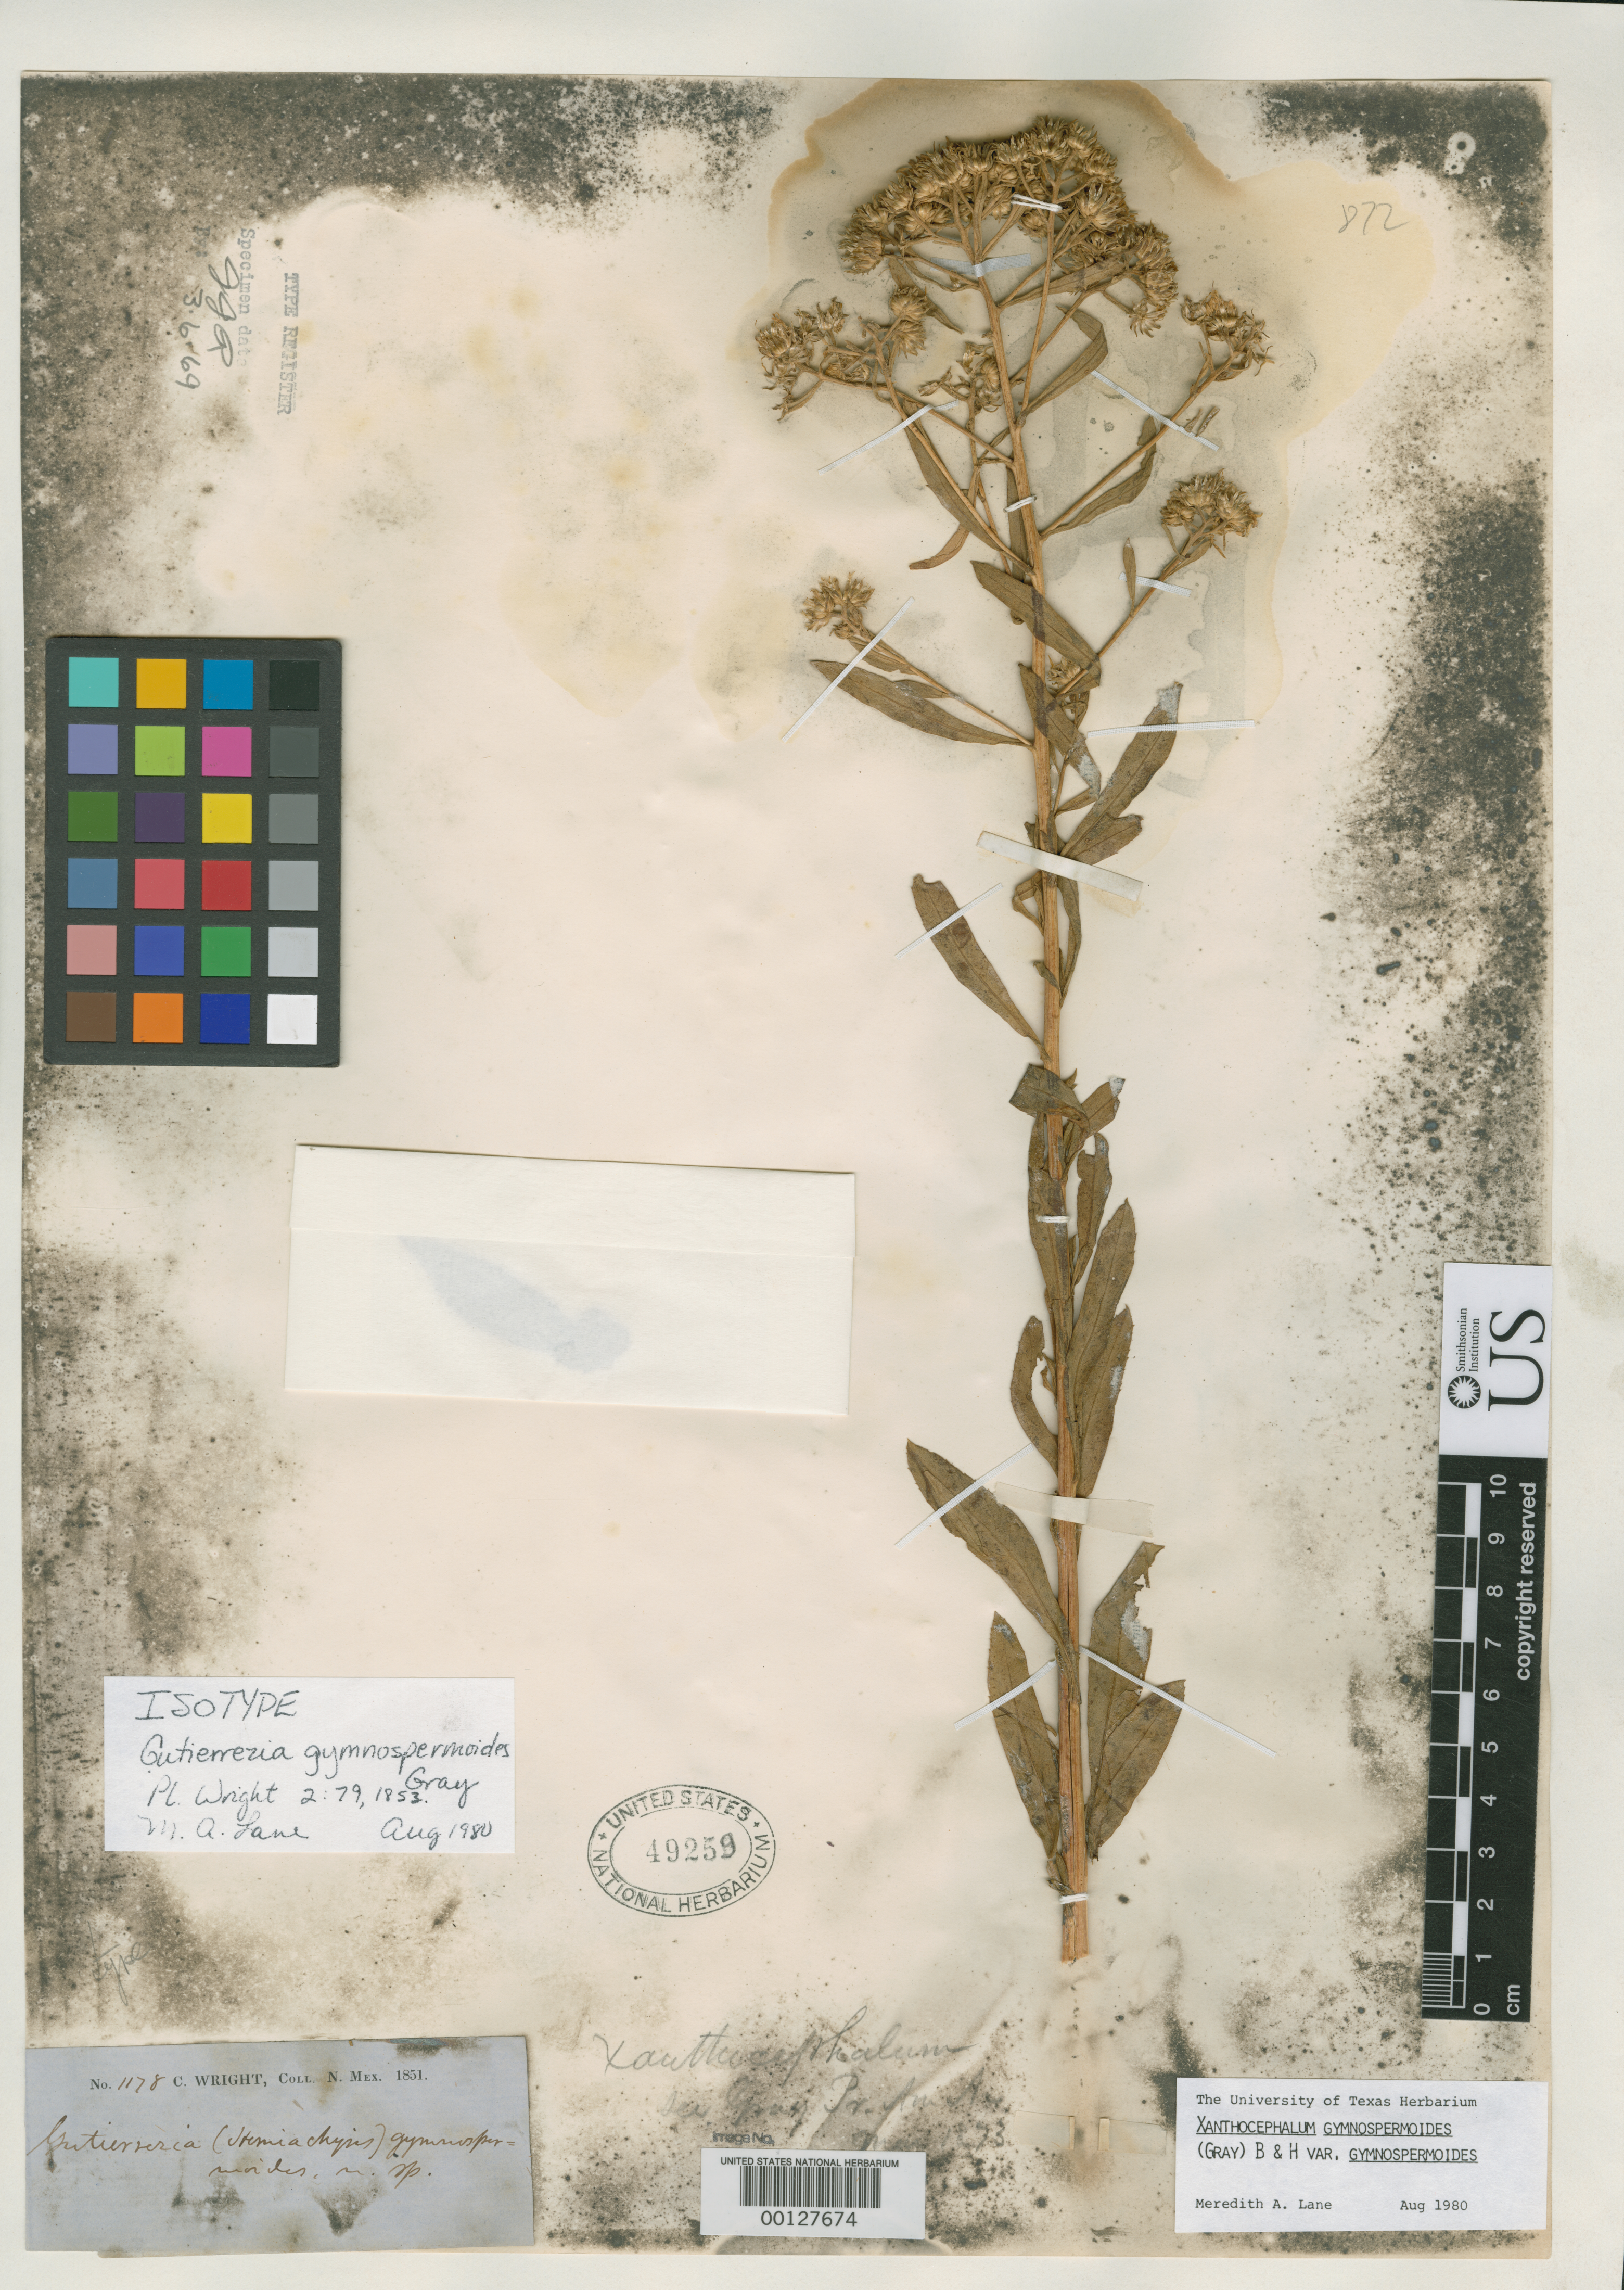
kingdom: Plantae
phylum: Tracheophyta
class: Magnoliopsida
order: Asterales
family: Asteraceae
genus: Gutierrezia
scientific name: Gutierrezia gymonospermoides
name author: A. Gray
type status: Isotype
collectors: C. Wright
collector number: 1178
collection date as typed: Sep 1851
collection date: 1851-09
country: Mexico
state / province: Sonora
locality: San Pedro River.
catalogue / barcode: US 49259